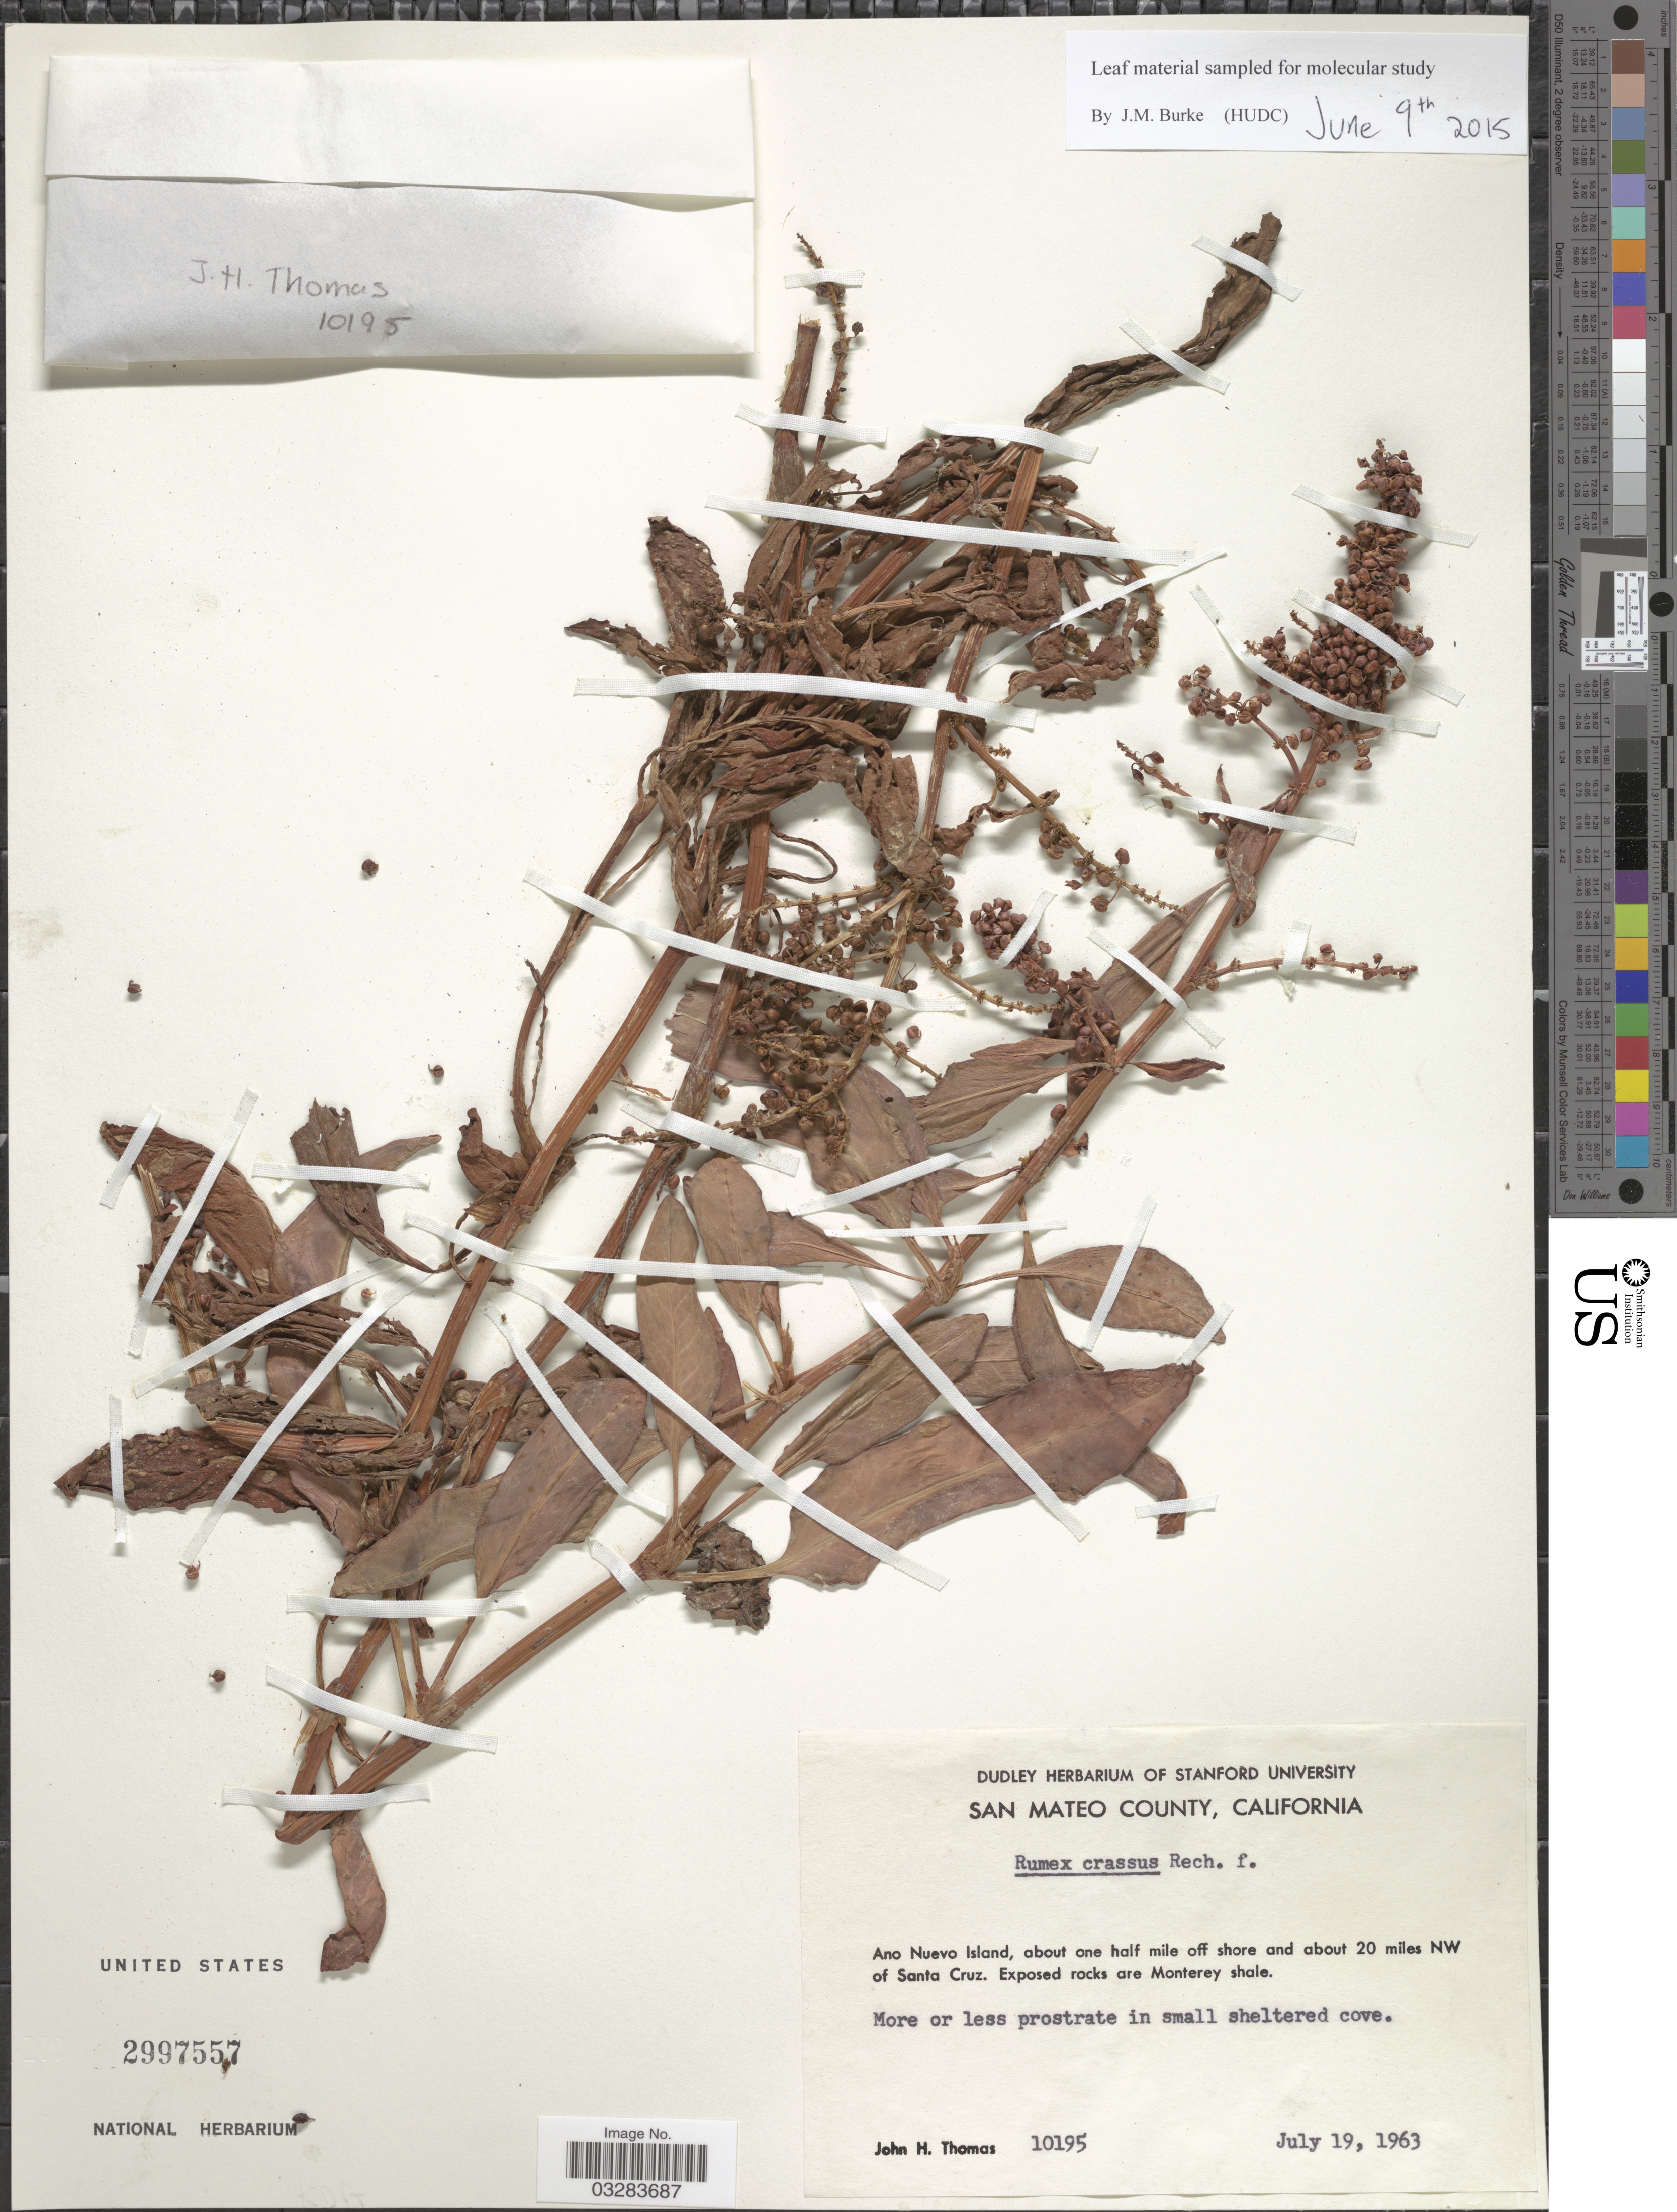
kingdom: Plantae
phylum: Tracheophyta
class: Magnoliopsida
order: Caryophyllales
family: Polygonaceae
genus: Rumex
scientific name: Rumex crassus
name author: Rech. f.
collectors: J. H. Thomas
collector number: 10195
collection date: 1963-07-19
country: United States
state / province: California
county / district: San Mateo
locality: San Mateo County, Ano Nuevo Island, about one half mile off shore and about 20 miles NW of Santa Cruz. Exposed rocks are Monterey shale.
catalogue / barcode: US 2997557